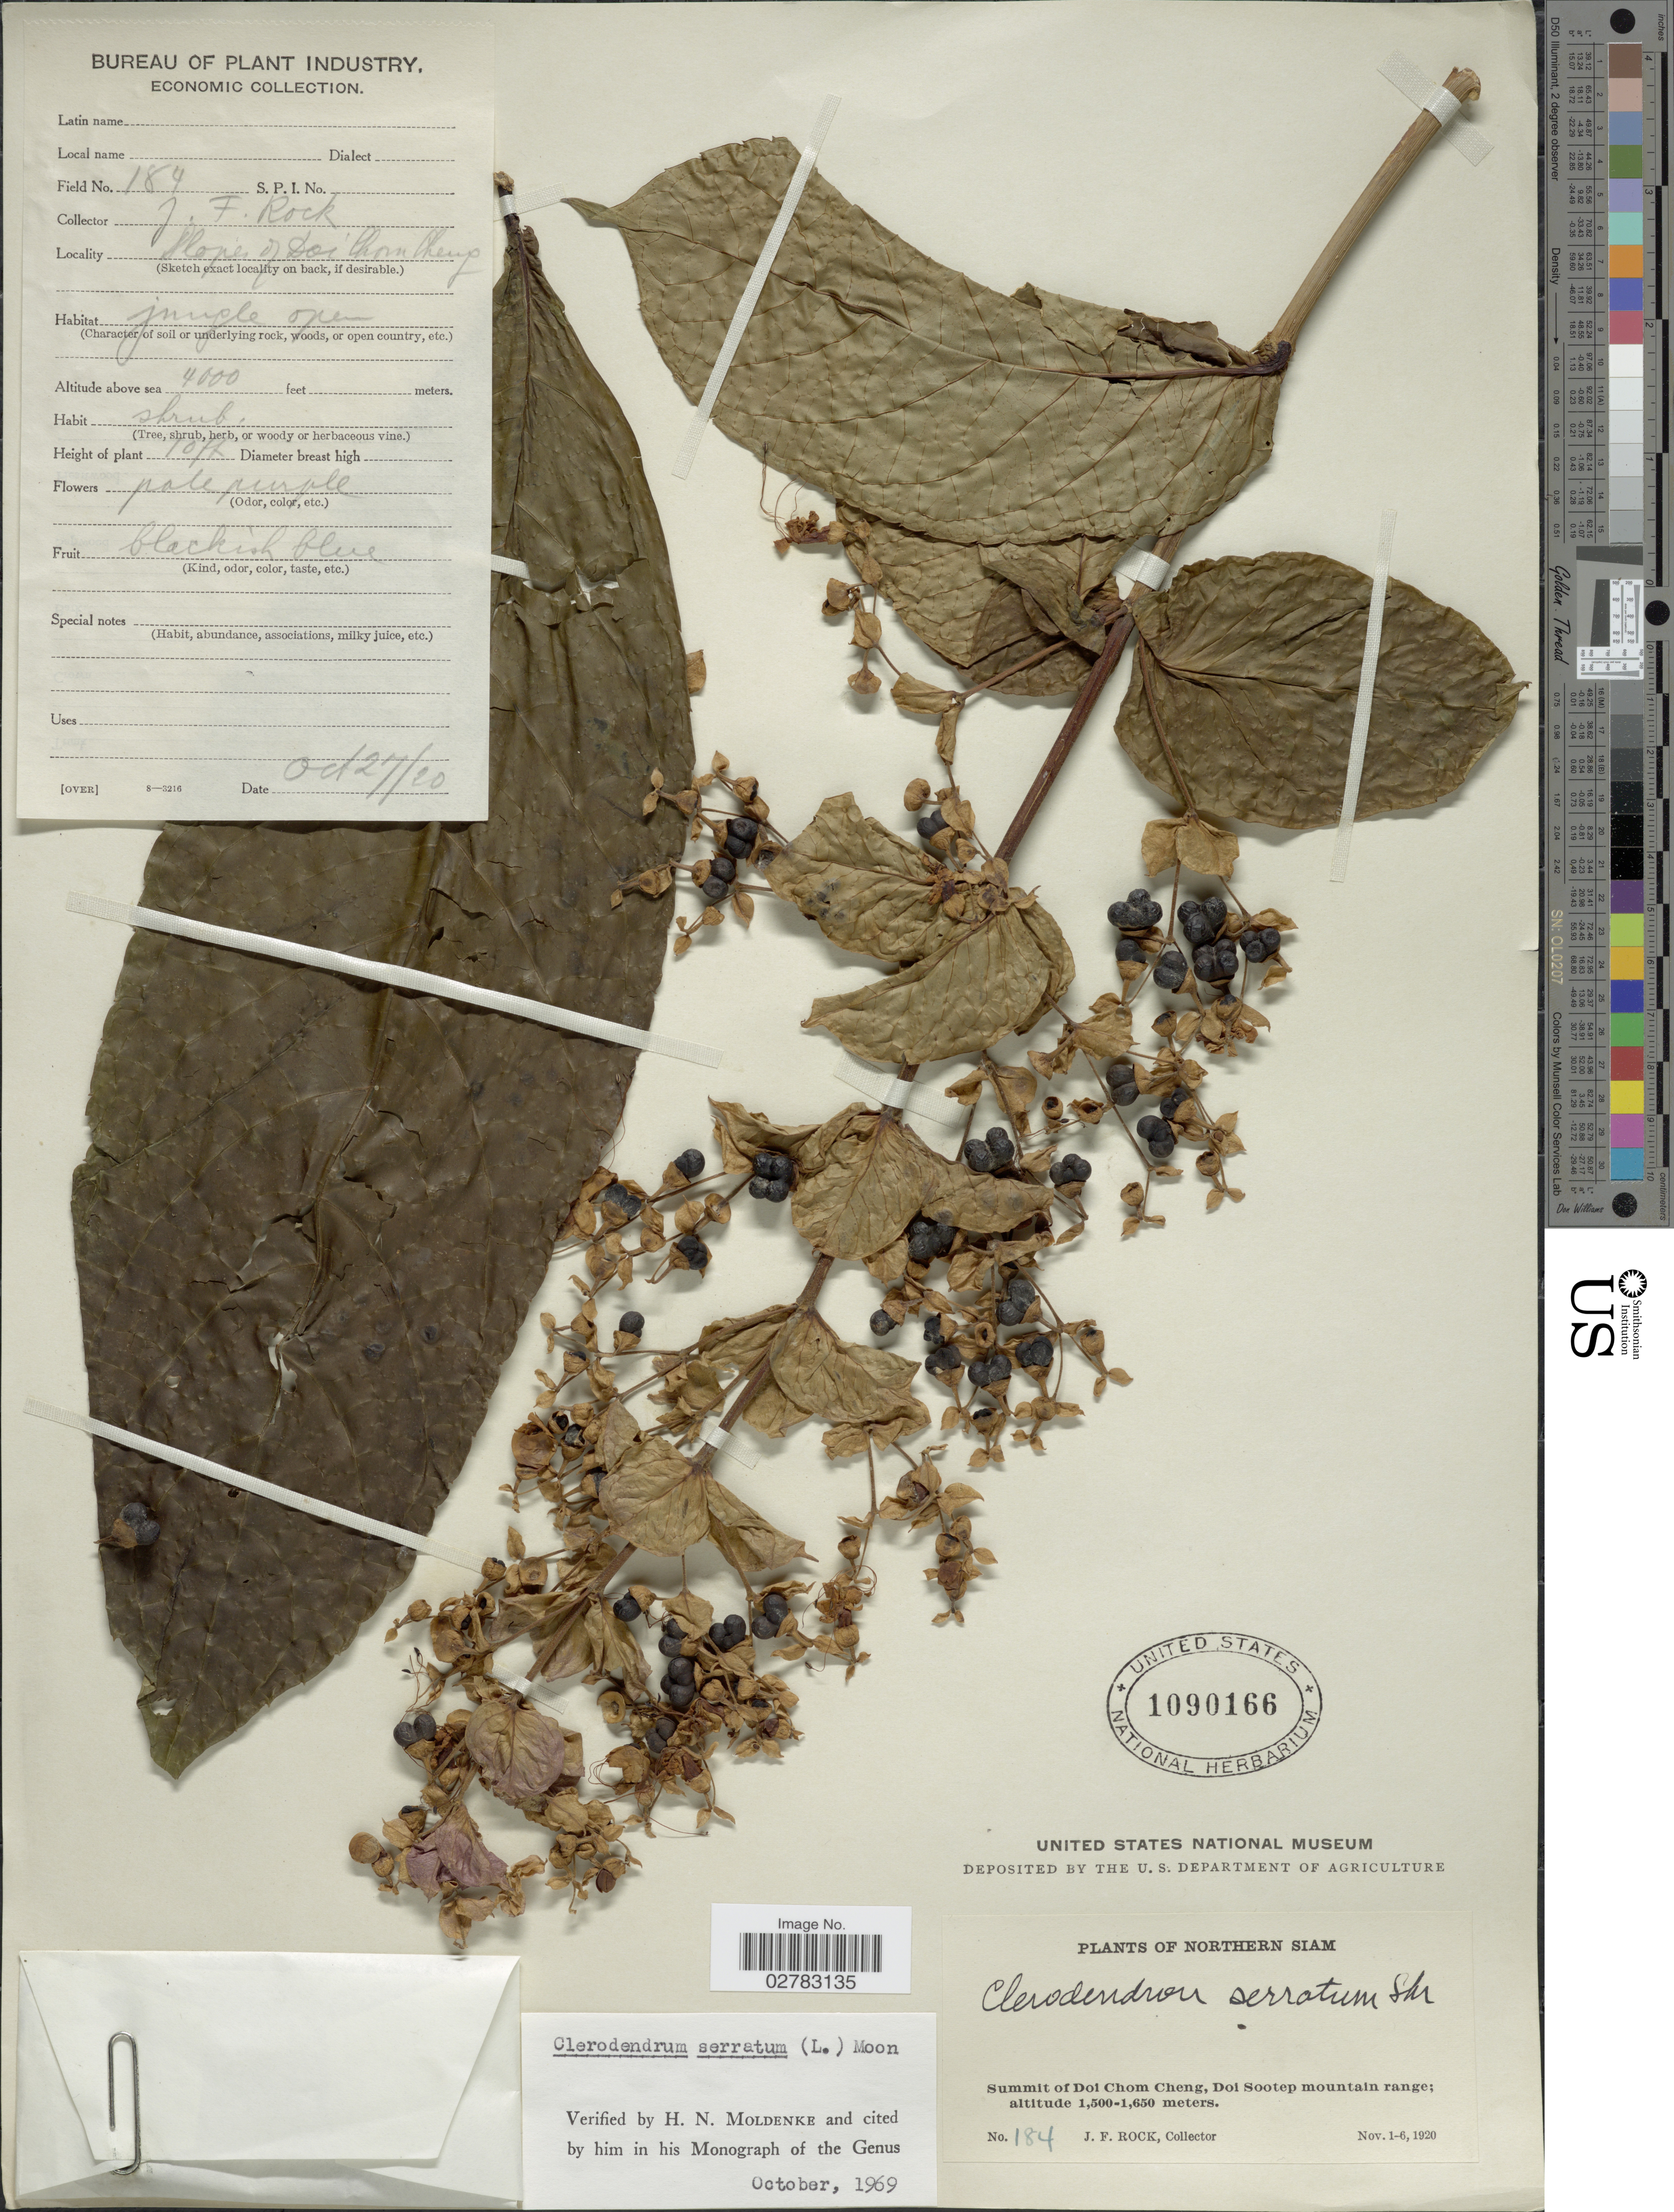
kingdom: Plantae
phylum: Tracheophyta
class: Magnoliopsida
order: Lamiales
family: Lamiaceae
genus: Clerodendrum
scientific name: Clerodendrum serratum var. serratum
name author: (L.) Moon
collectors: J. Rock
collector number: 184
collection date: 1920-10-27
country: Thailand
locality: Northern Siam. Summit of Doi Chom Cheng, Doi Sootep mountain range.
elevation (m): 1219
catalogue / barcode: US 1090166